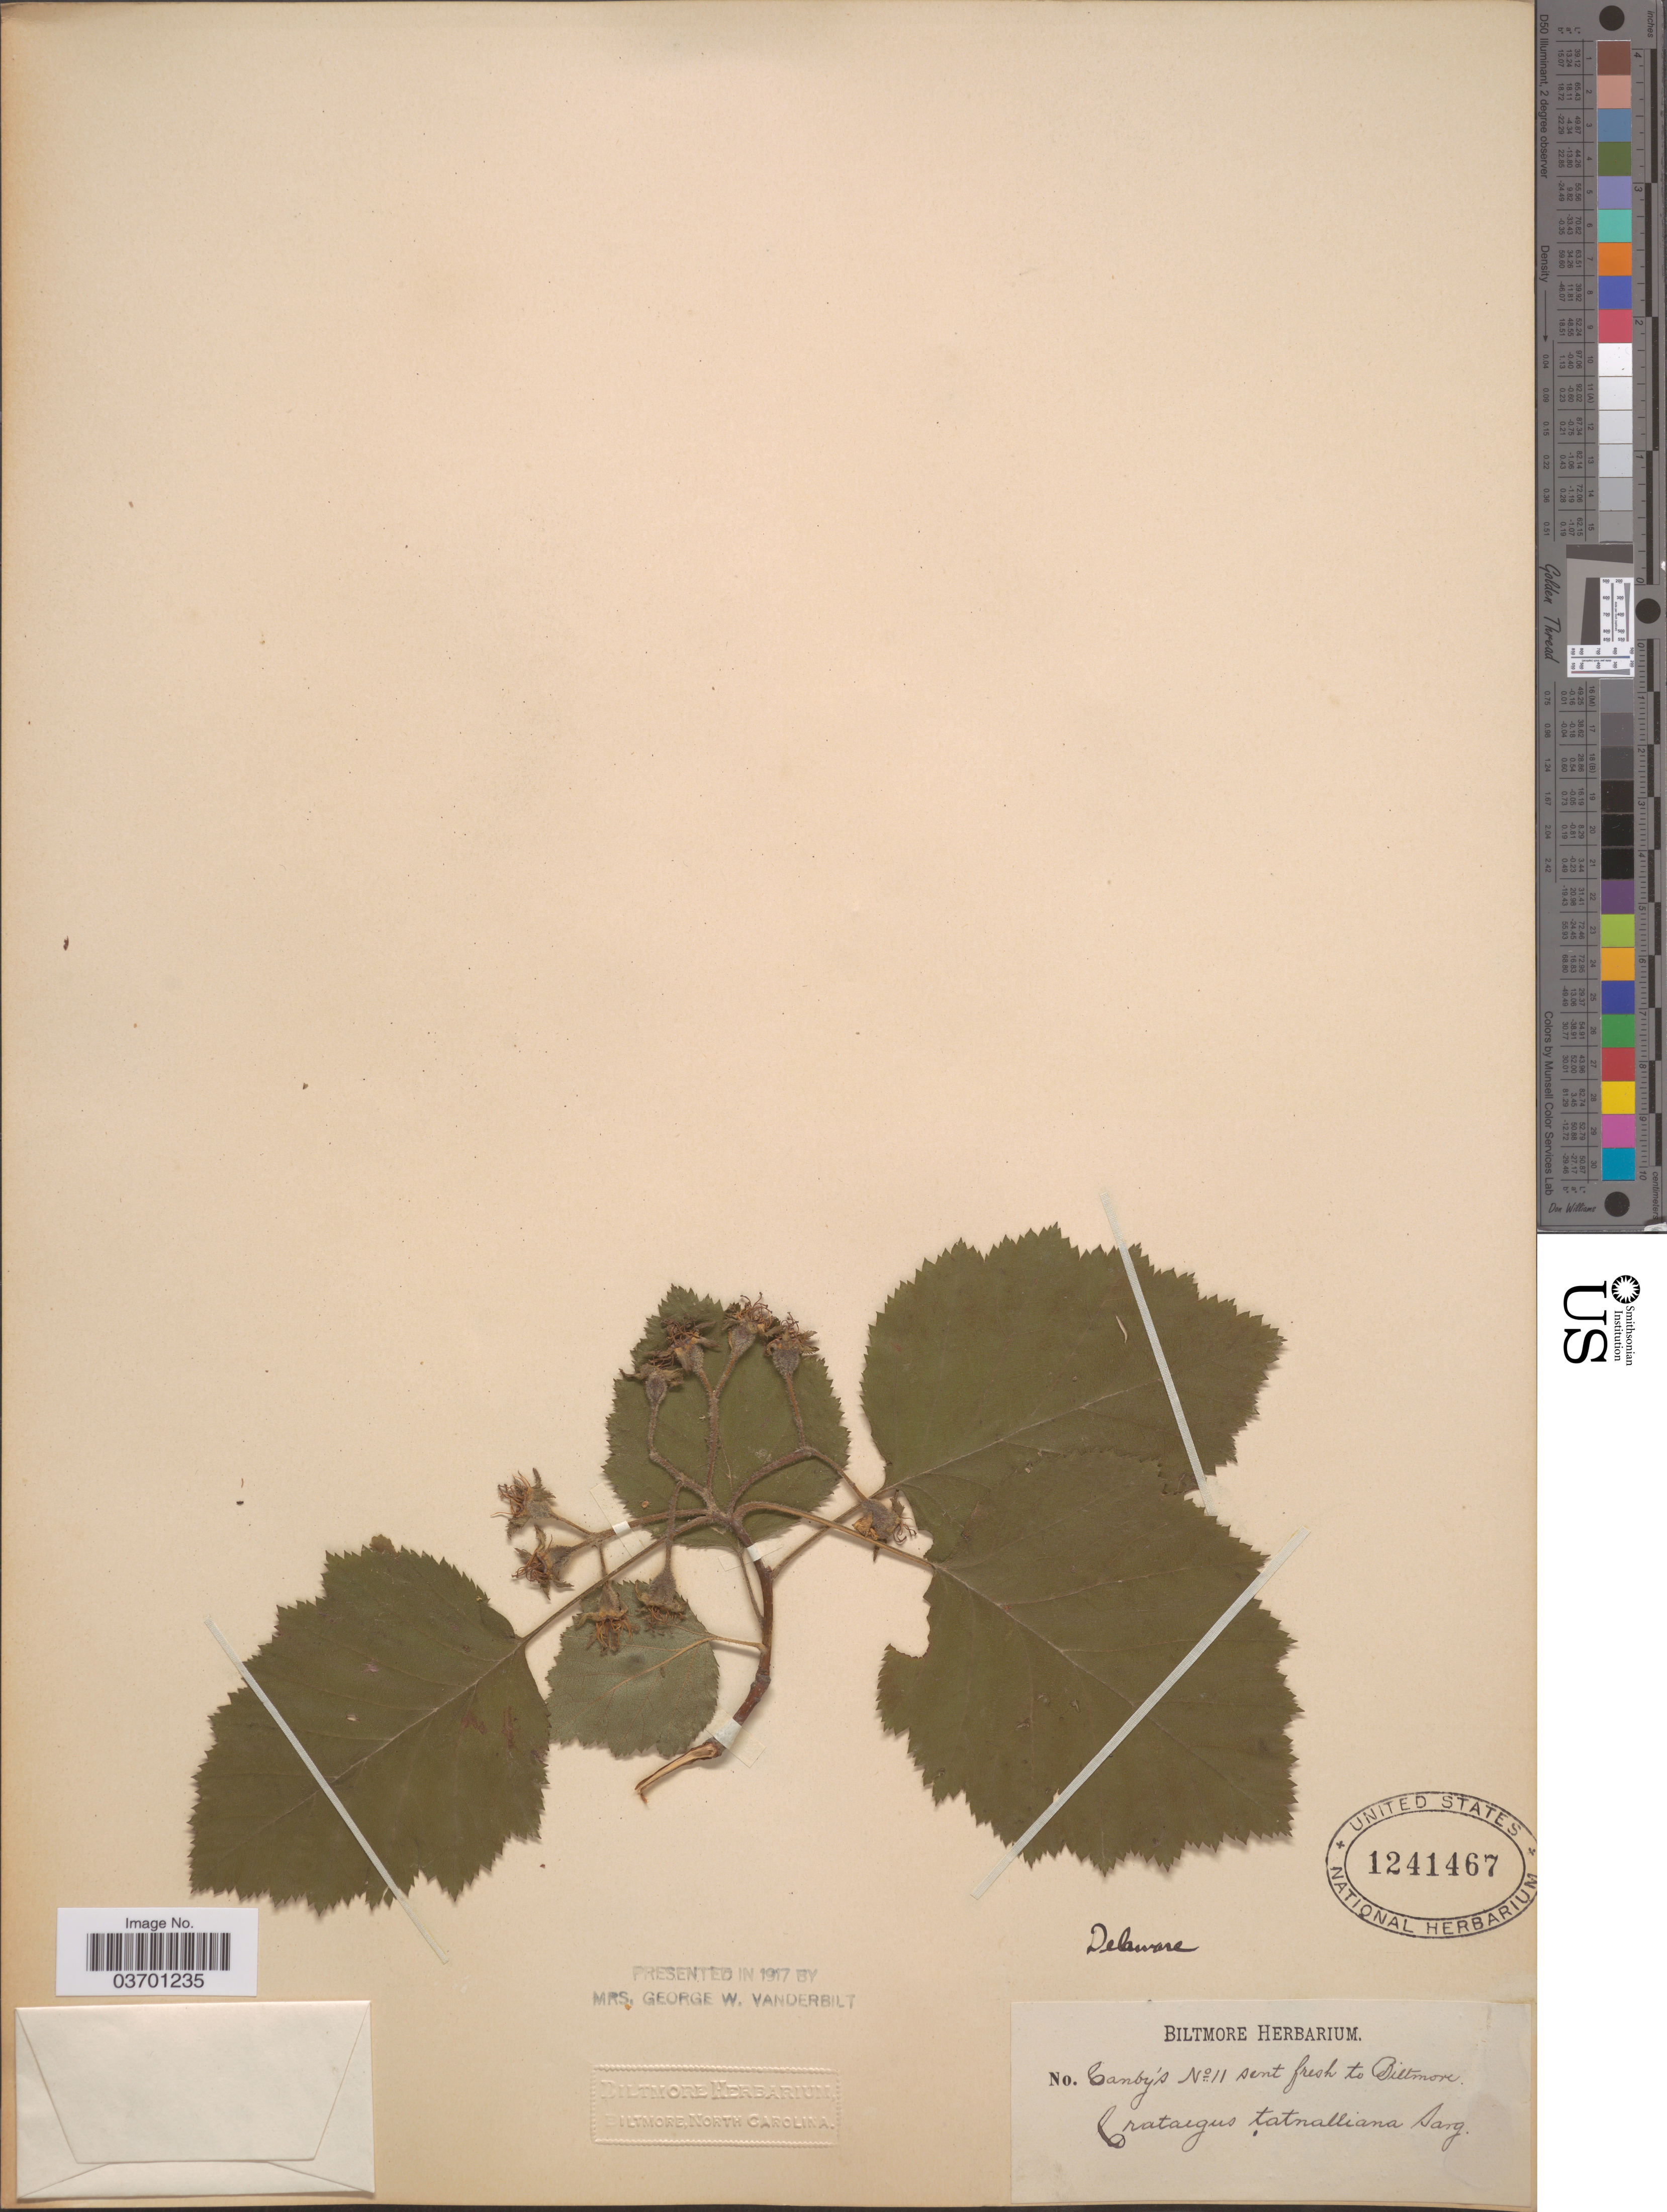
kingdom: Plantae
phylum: Tracheophyta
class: Magnoliopsida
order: Rosales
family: Rosaceae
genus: Crataegus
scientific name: Crataegus pennsylvanica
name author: Ashe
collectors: Canby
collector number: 11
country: United States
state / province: Delaware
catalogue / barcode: US 1241467